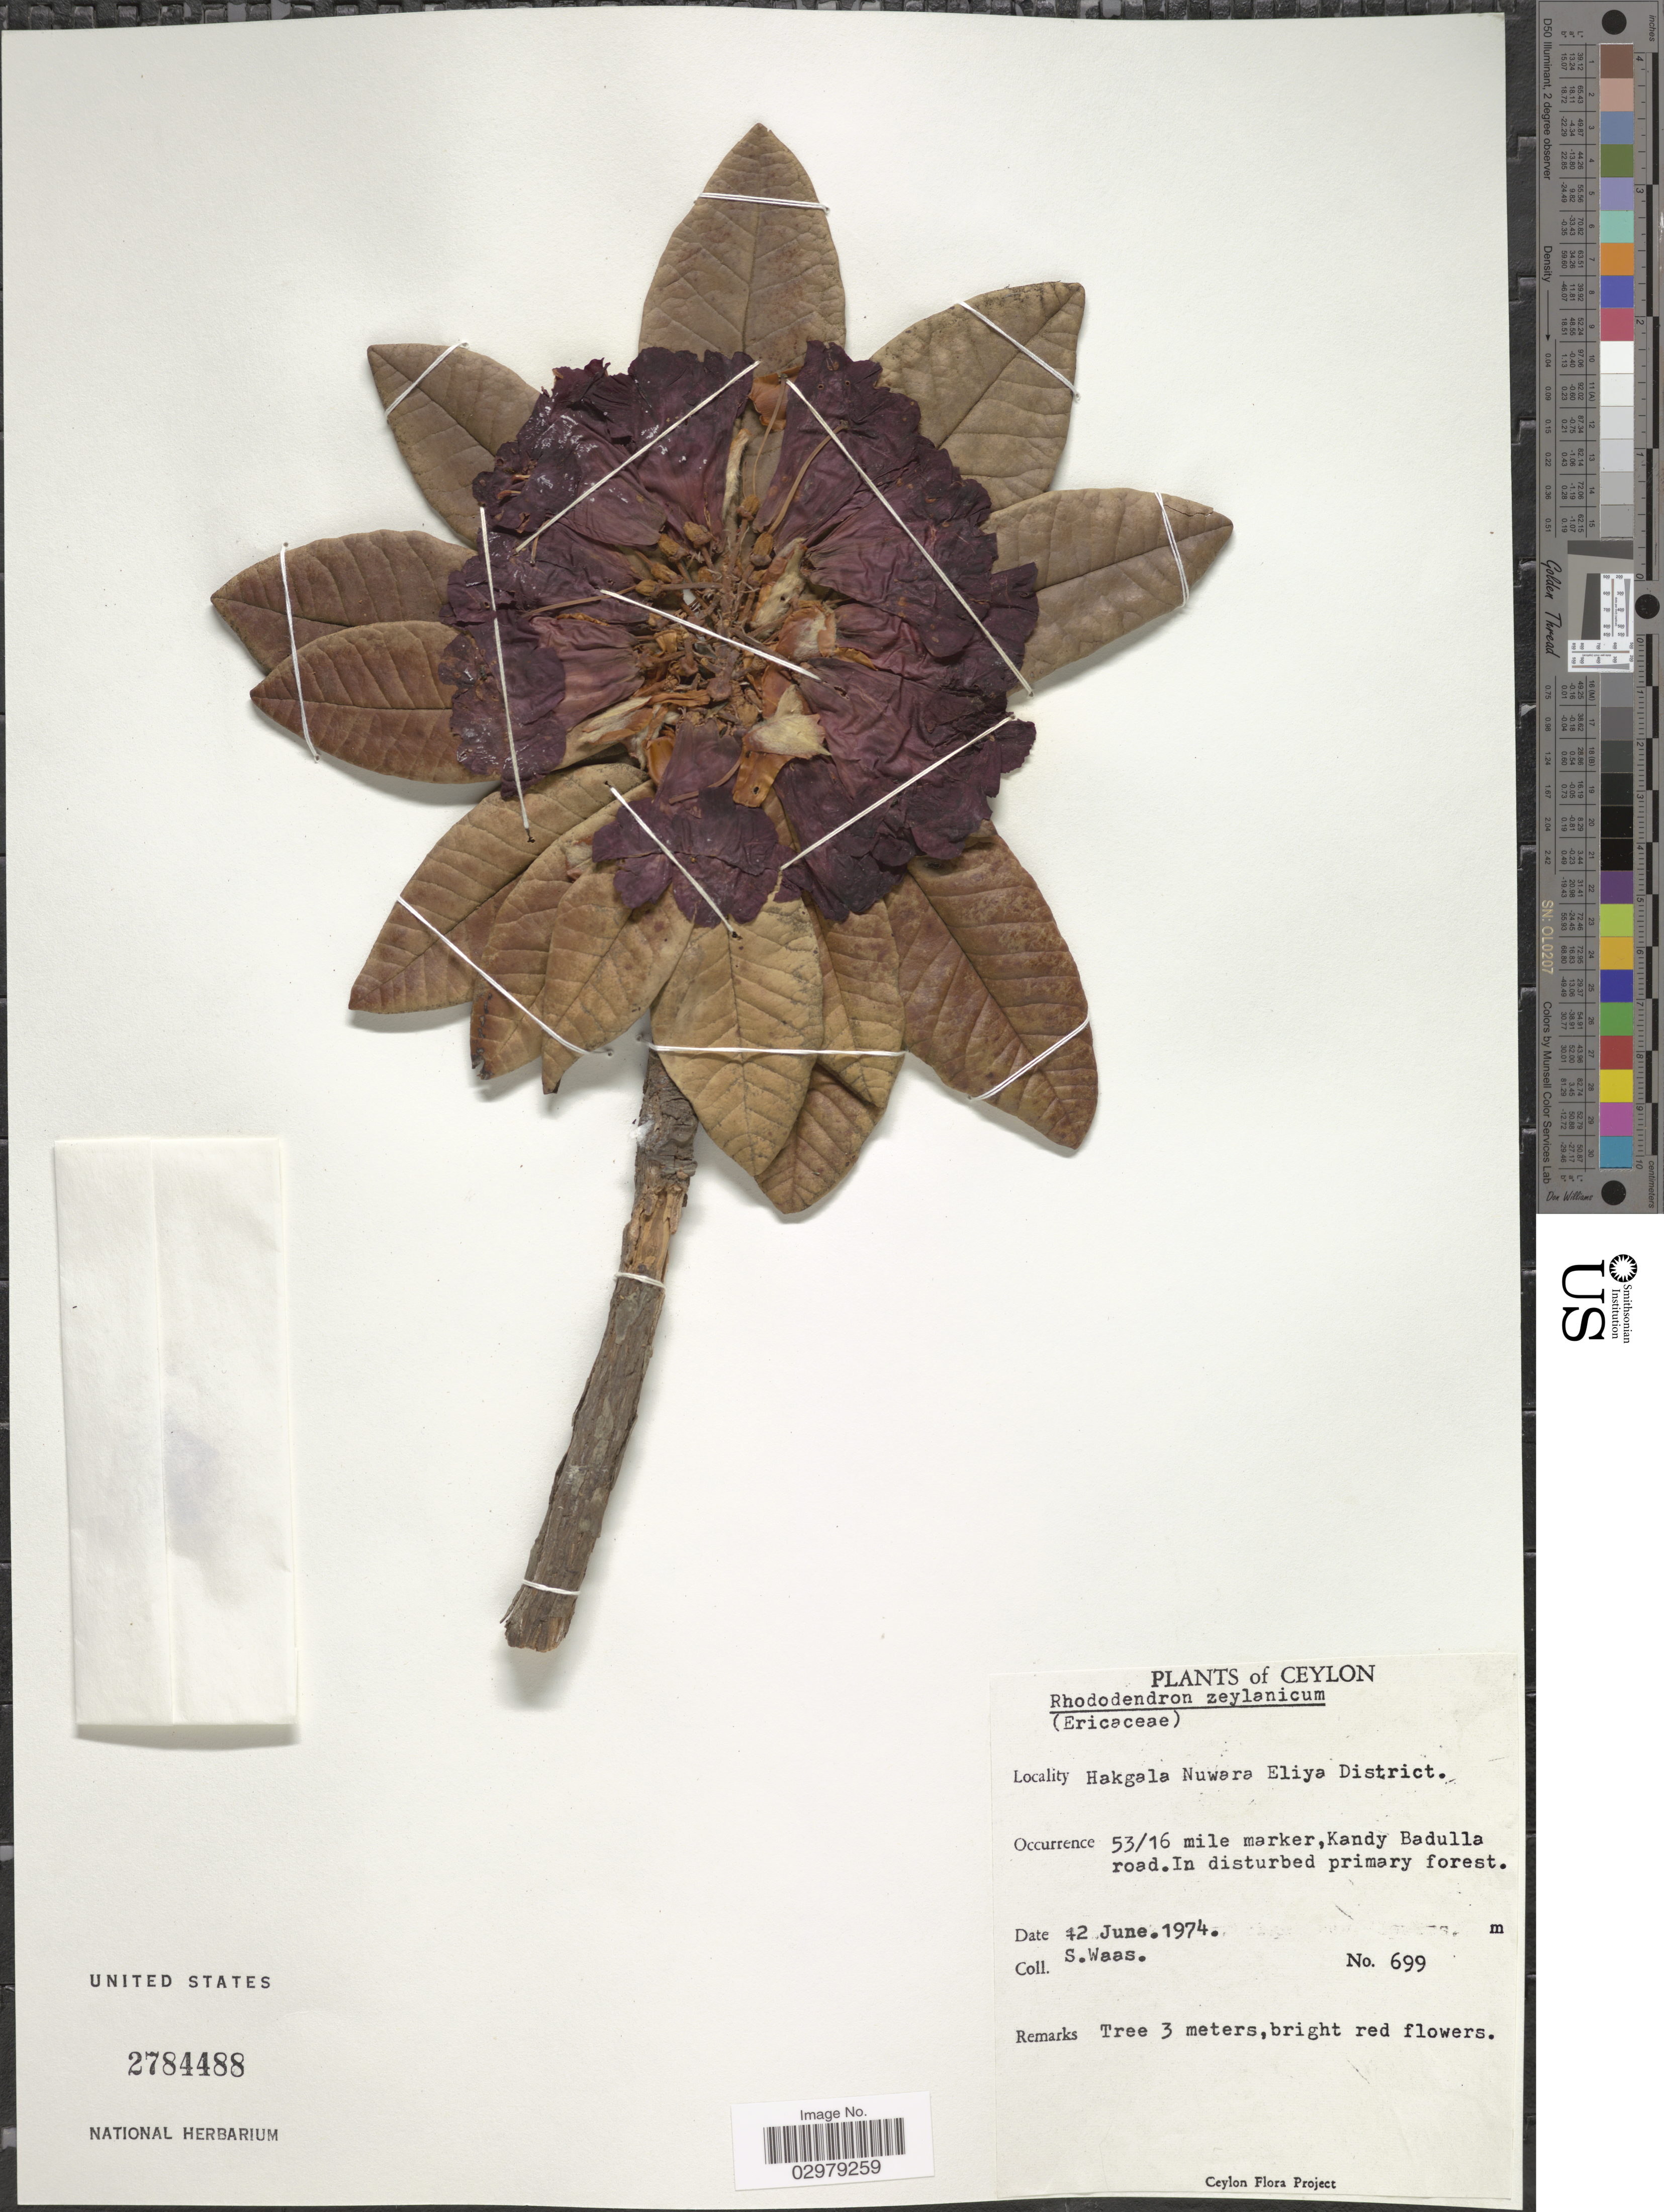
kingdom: Plantae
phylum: Tracheophyta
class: Magnoliopsida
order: Ericales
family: Ericaceae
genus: Rhododendron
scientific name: Rhododendron zeylanicum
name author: Booth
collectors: S. Waas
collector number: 699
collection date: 1974-06-12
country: Sri Lanka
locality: Ceylon. Hakgala Nuwara Eliya District. 53/16 mile marker, Kandy Badulla road.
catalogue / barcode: US 2784488